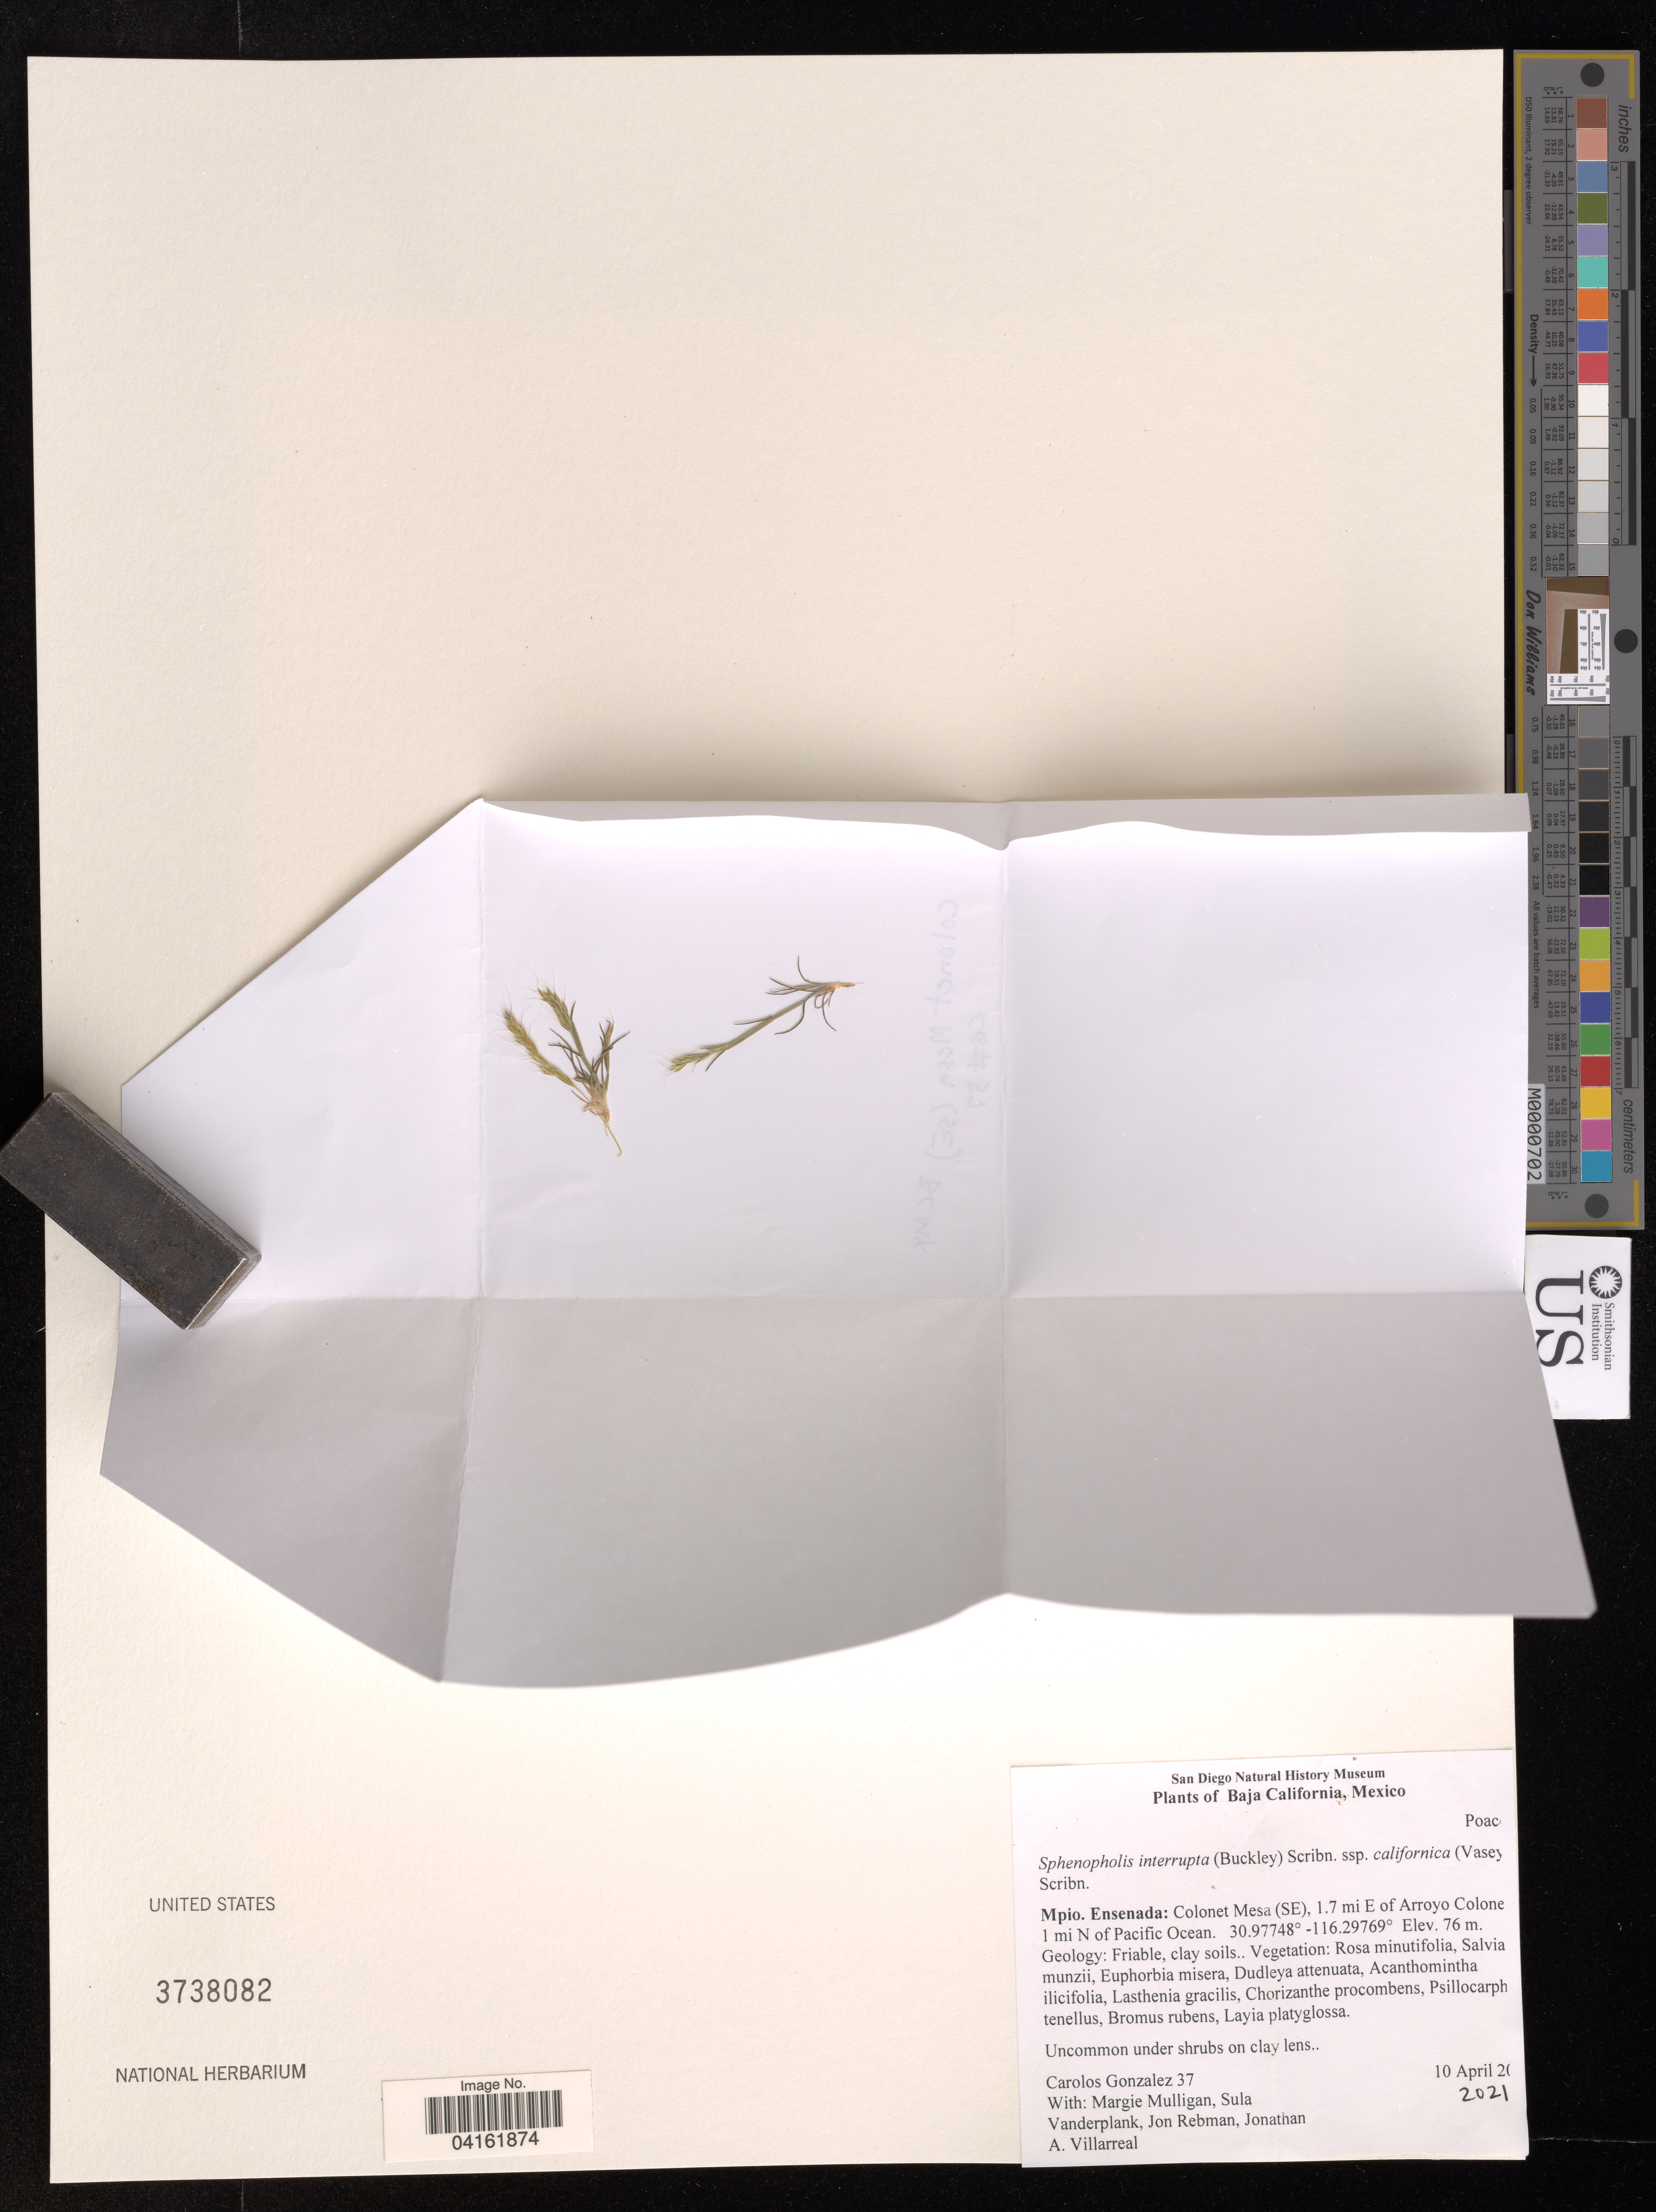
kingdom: Plantae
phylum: Tracheophyta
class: Liliopsida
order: Poales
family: Poaceae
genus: Sphenopholis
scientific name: Sphenopholis interrupta subsp. californica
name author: (Vasey) Lonard & Gould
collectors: C. Gonzalez, S. Vanderplank, J. P. Rebman & J. Villarreal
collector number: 37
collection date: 2021-04-10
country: Mexico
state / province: Baja California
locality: Mpio. Ensenada: Colonet Mesa (SE), 1.7 mi E of Arroyo Colone 1 mi N of Pacific Ocean.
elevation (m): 76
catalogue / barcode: US 3738082